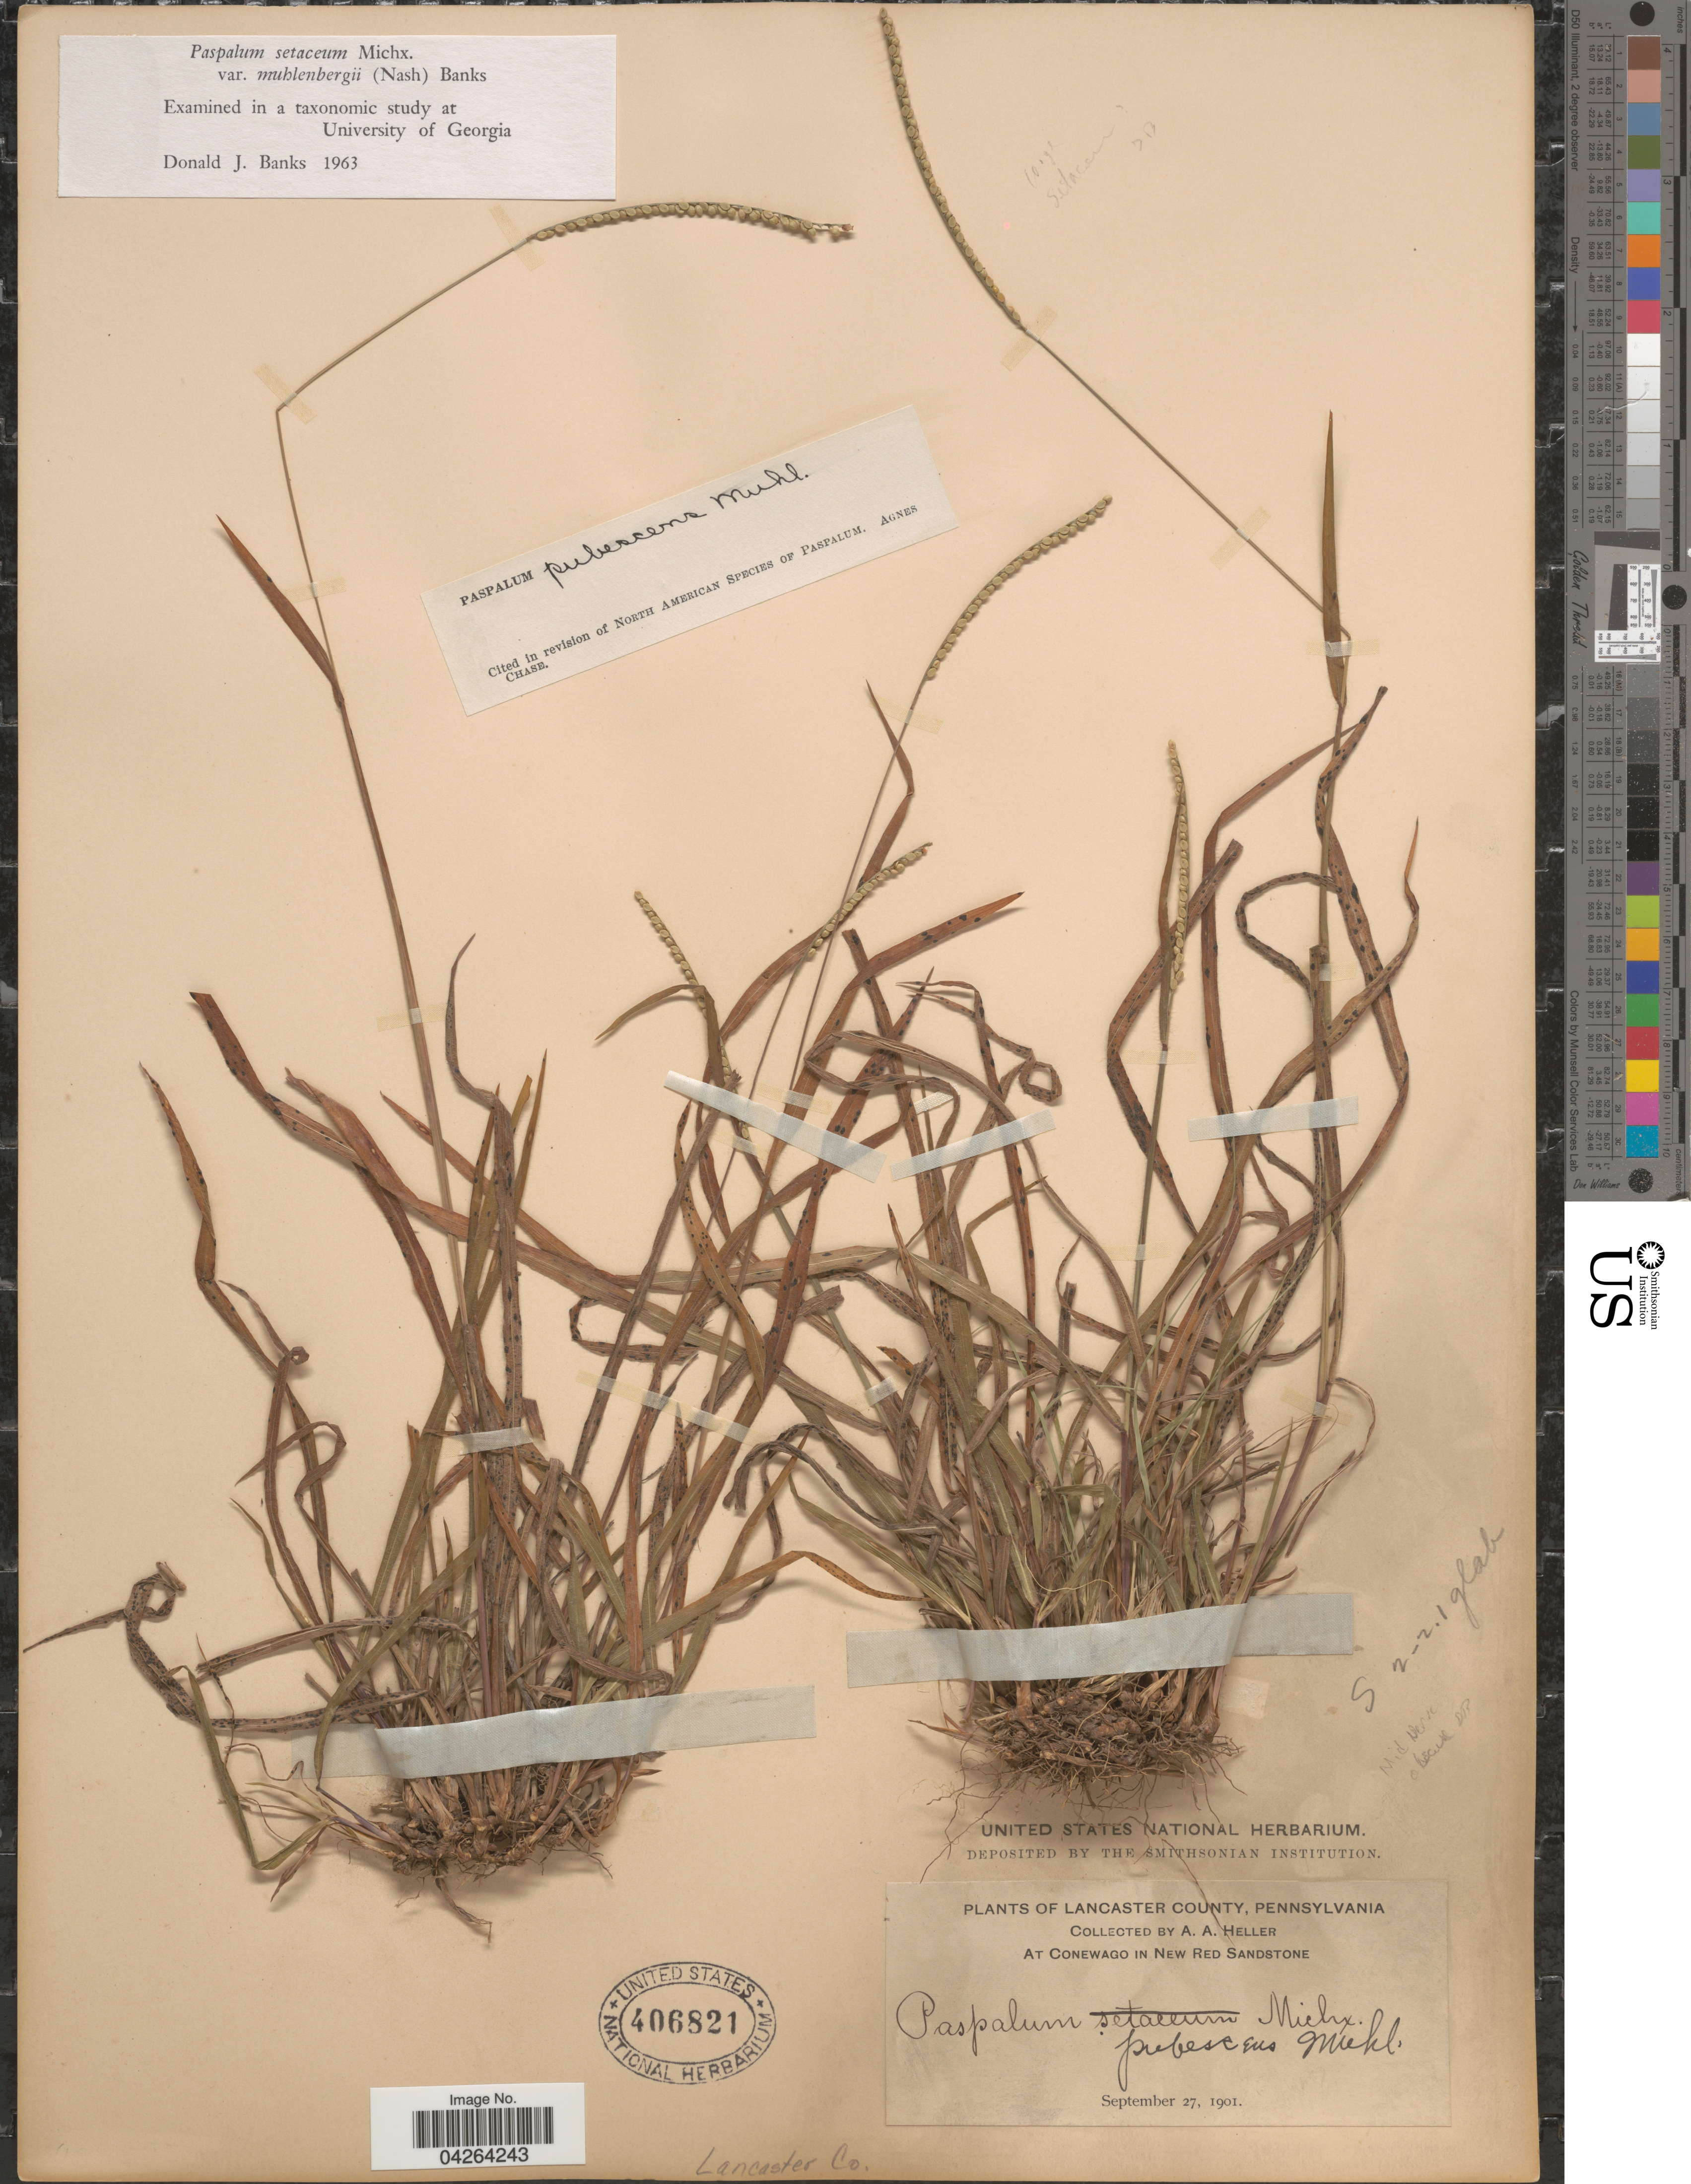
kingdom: Plantae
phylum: Tracheophyta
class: Liliopsida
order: Poales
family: Poaceae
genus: Paspalum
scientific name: Paspalum setaceum var. muhlenbergii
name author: (Nash) D.J. Banks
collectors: A. A. Heller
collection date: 1901-09-27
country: United States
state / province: Pennsylvania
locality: Lancaster County. At Conewago in New Red Sandstone.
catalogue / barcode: US 406821